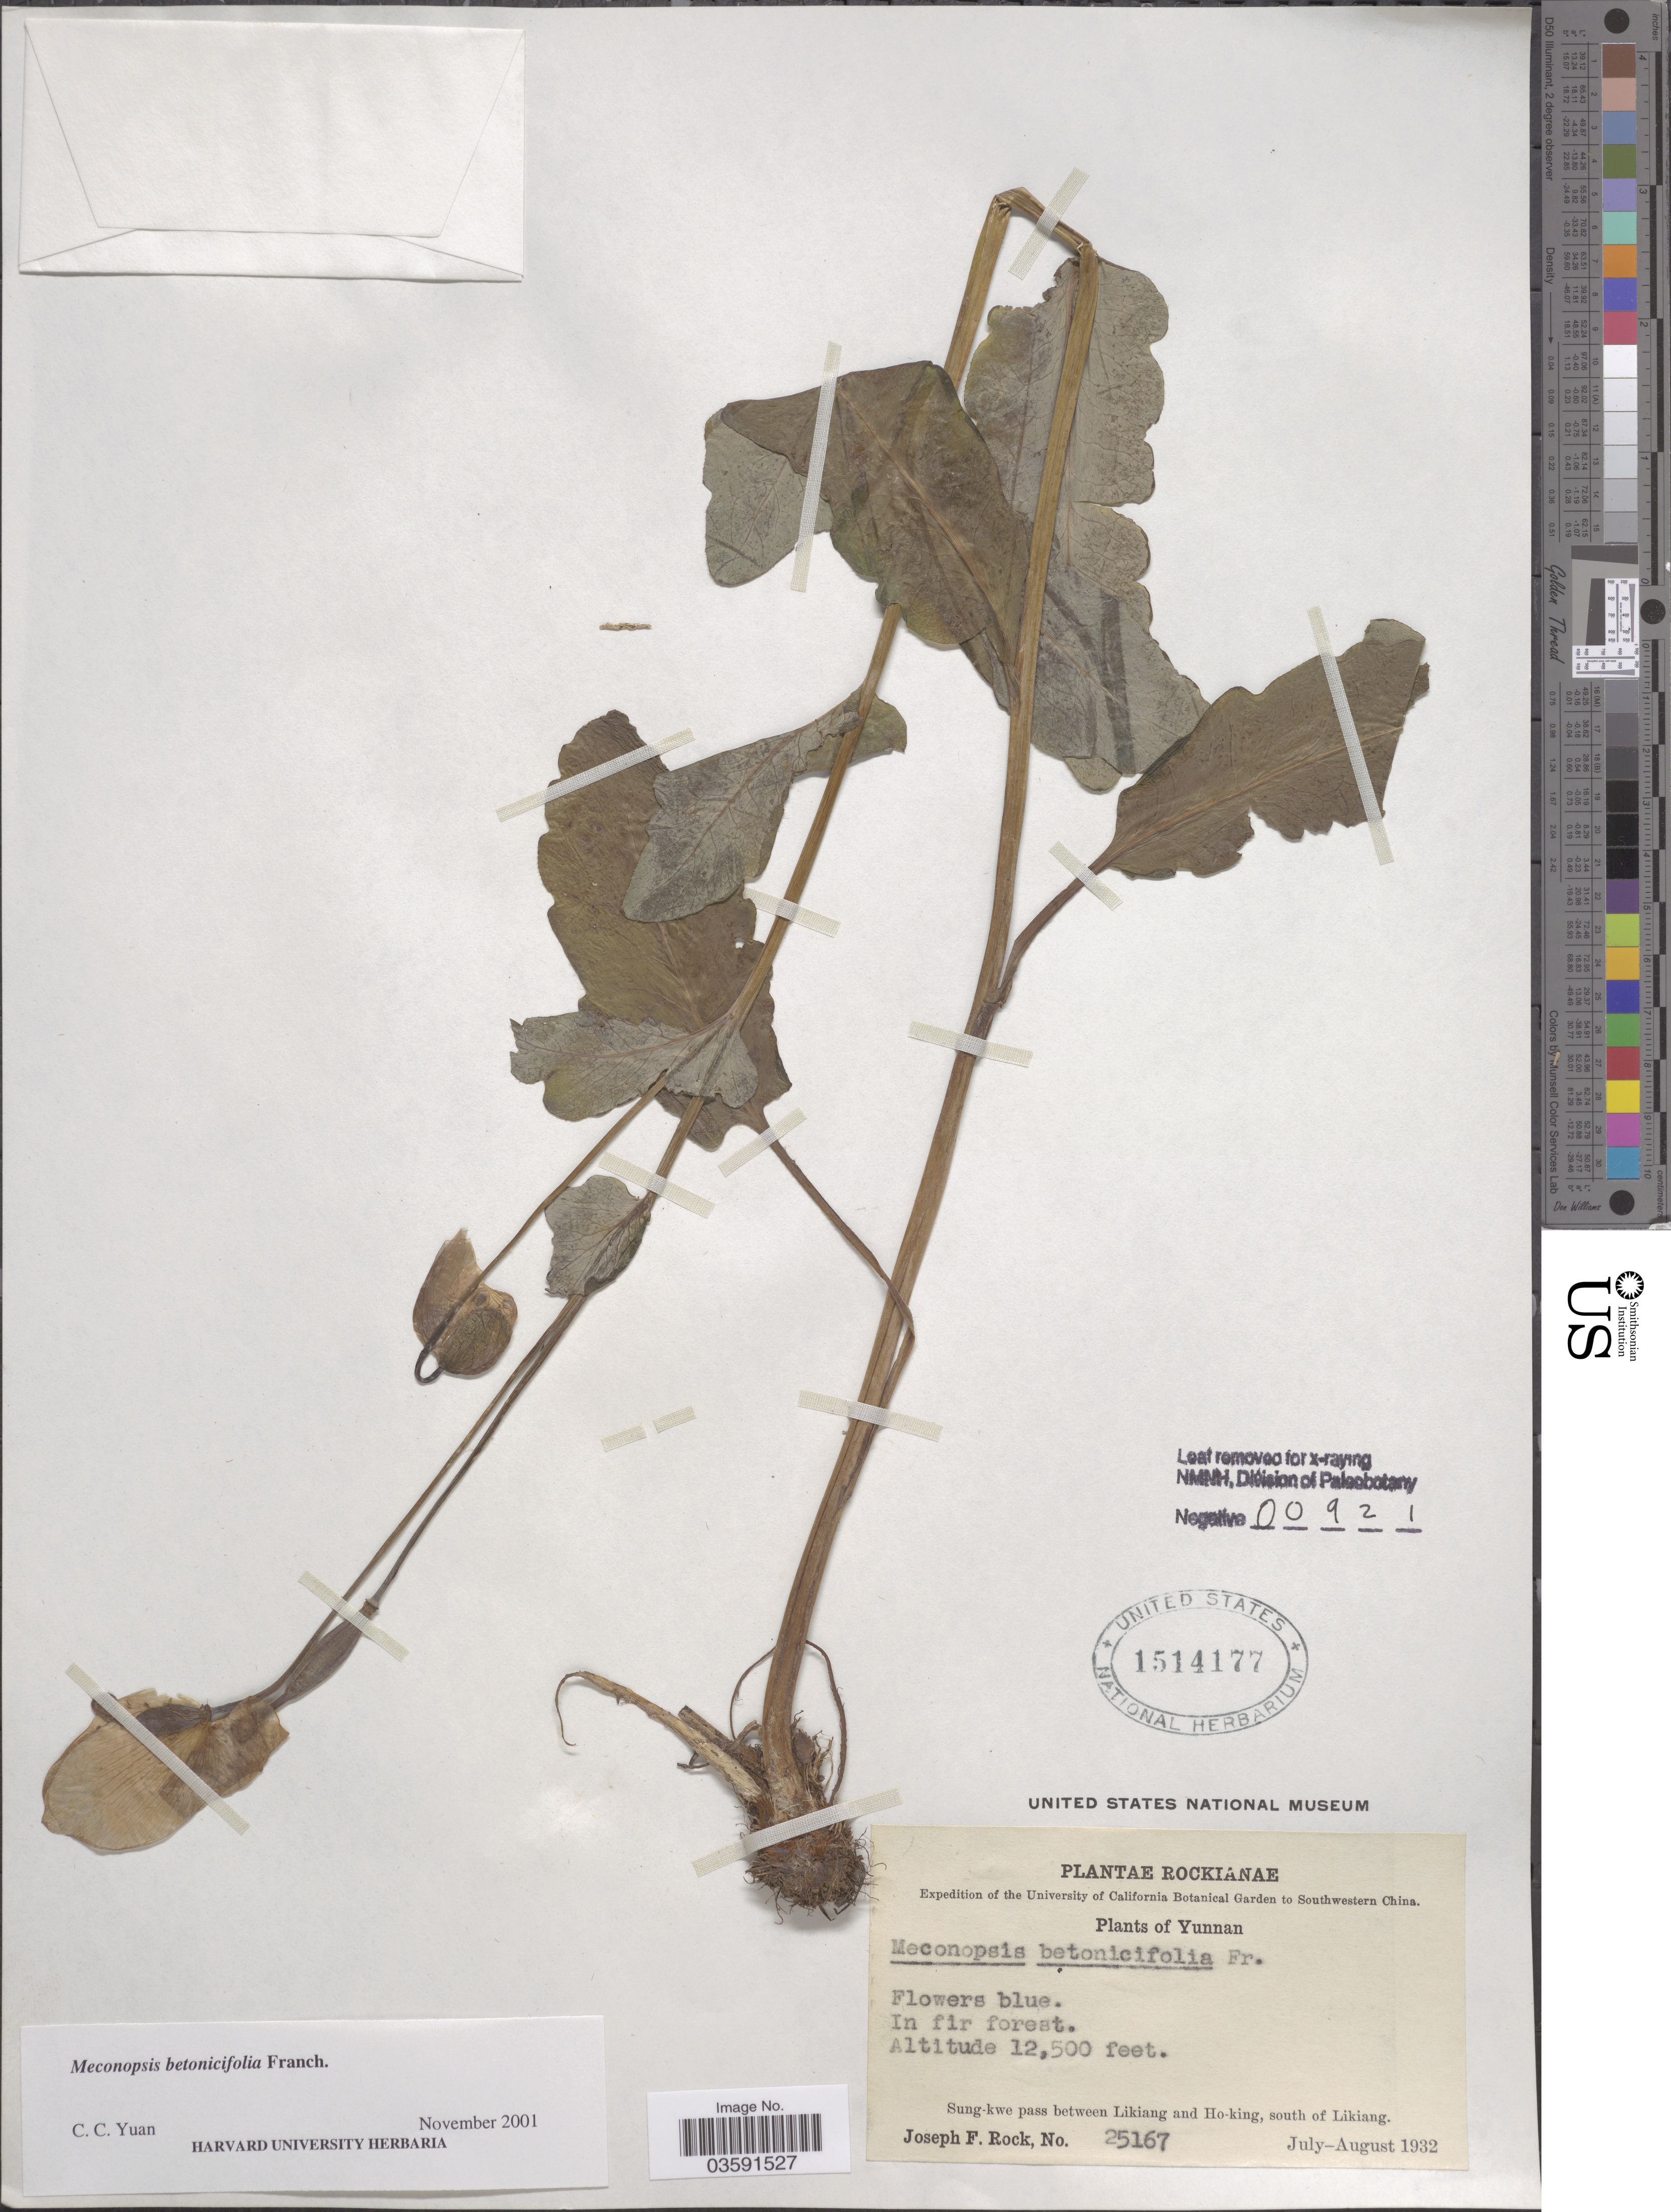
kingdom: Plantae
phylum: Tracheophyta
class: Magnoliopsida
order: Ranunculales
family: Papaveraceae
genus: Meconopsis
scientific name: Meconopsis betonicifolia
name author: Franch.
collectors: J. F. Rock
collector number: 25167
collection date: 1932-07/1932-08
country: China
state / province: Yunnan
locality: Southwestern China. Sung-kwe pass between Likiang and Ho-king, south of Likiang.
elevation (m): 3810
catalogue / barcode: US 1514177